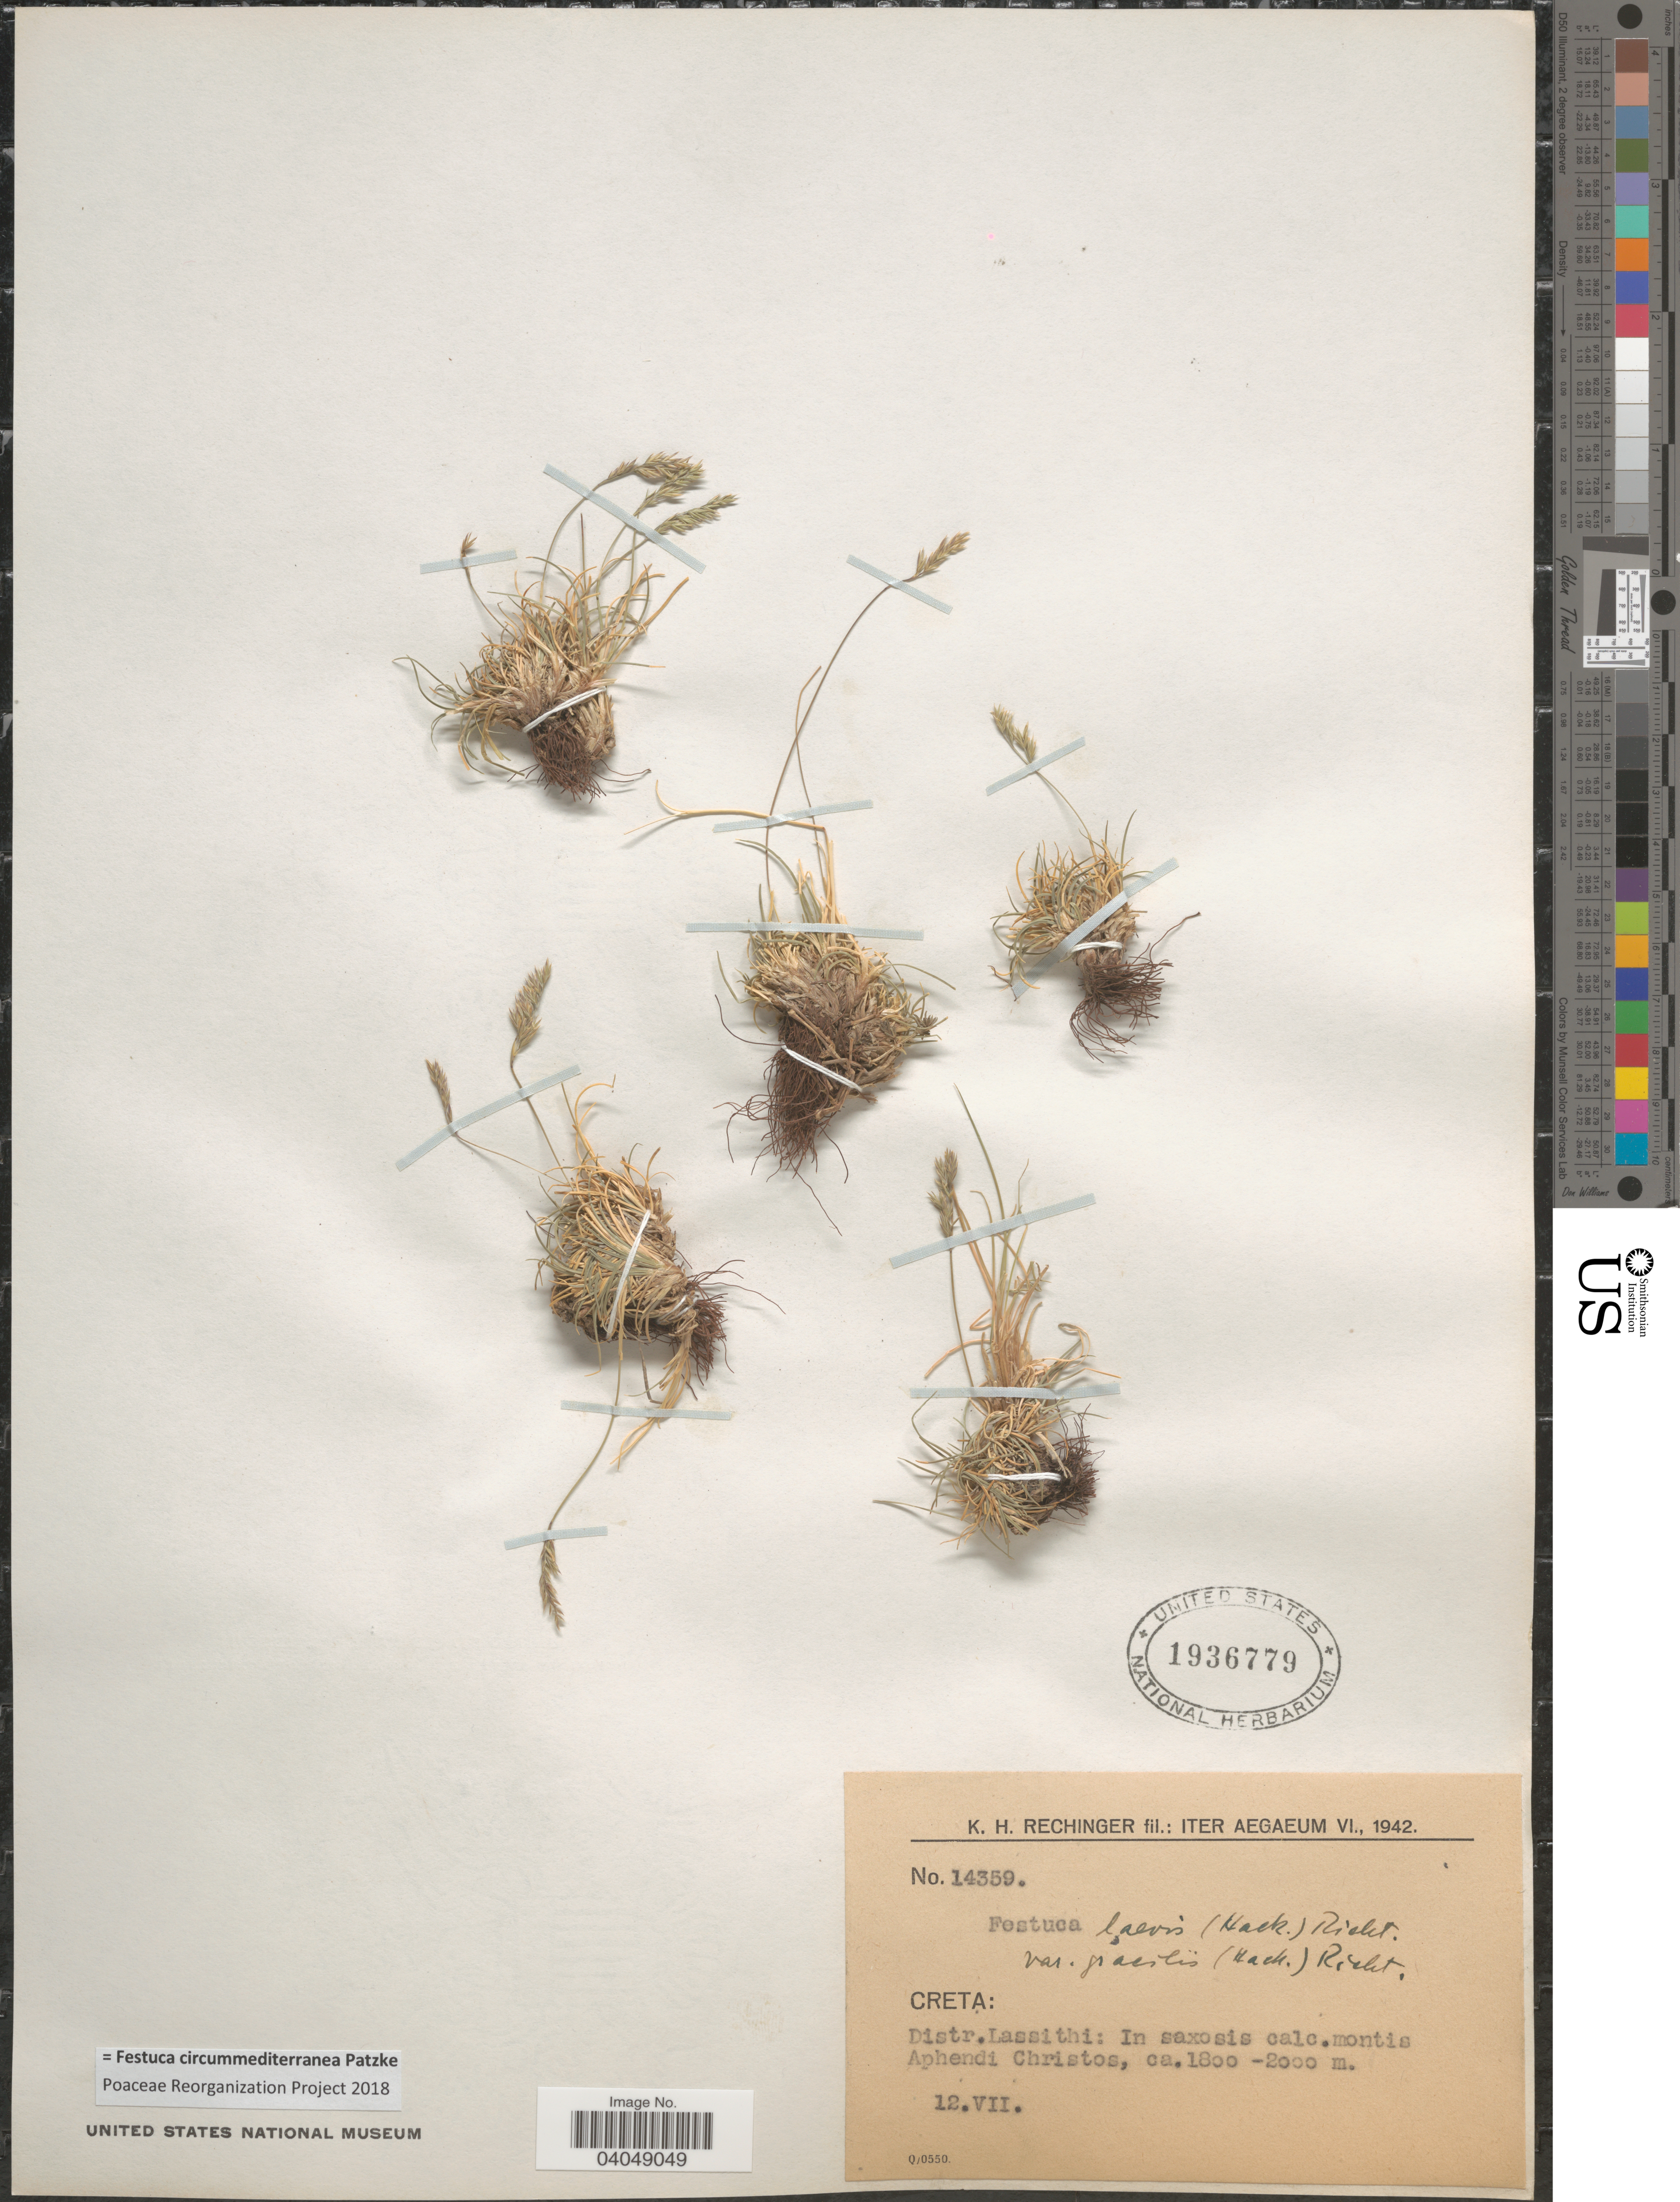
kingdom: Plantae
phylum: Tracheophyta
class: Liliopsida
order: Poales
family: Poaceae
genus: Festuca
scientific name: Festuca circummediterranea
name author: Patzke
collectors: K. H. Rechinger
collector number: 14359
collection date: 1942-07-12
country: Greece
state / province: Crete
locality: Creta: Distr. Lassithi: In saxosis calc. montis Aphendi Christos.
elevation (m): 1800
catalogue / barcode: US 1936779